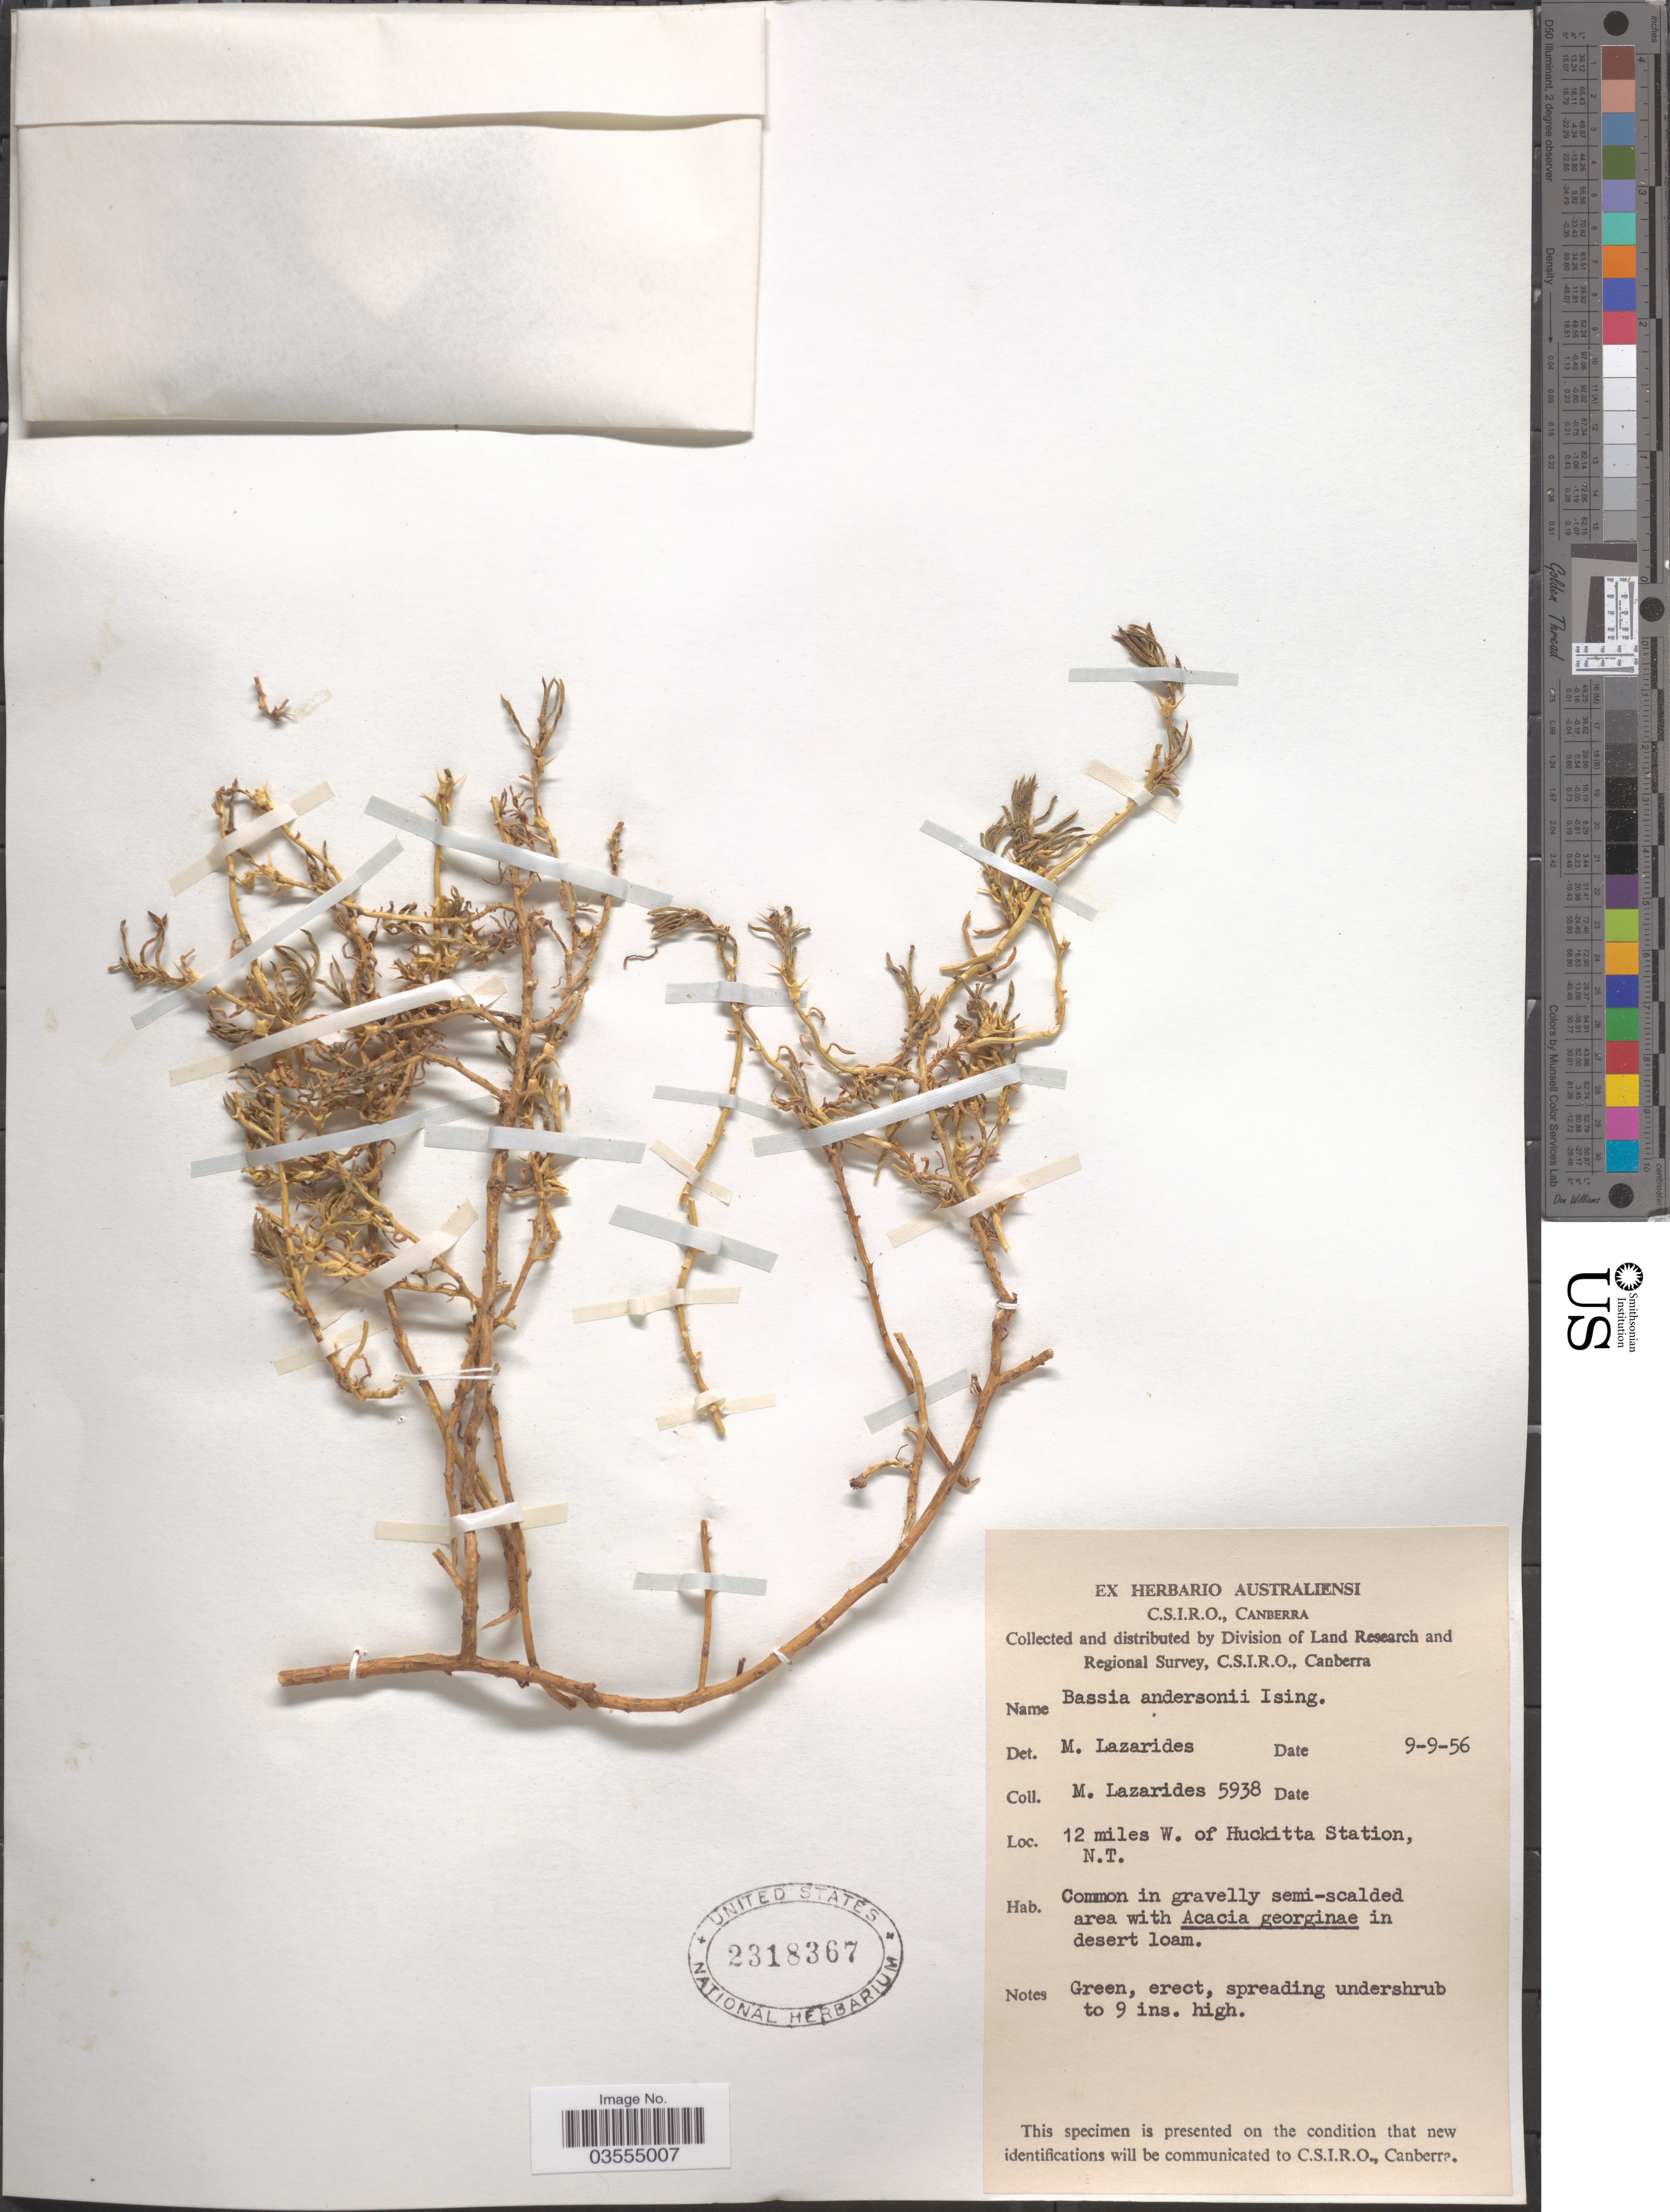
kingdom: Plantae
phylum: Tracheophyta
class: Magnoliopsida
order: Caryophyllales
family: Amaranthaceae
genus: Sclerolaena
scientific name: Sclerolaena glabra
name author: (F. Muell.) Domin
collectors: M. Lazarides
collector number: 5938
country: Australia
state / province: Northern Territory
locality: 12 miles W. of Huckitta Station.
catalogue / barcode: US 2318367